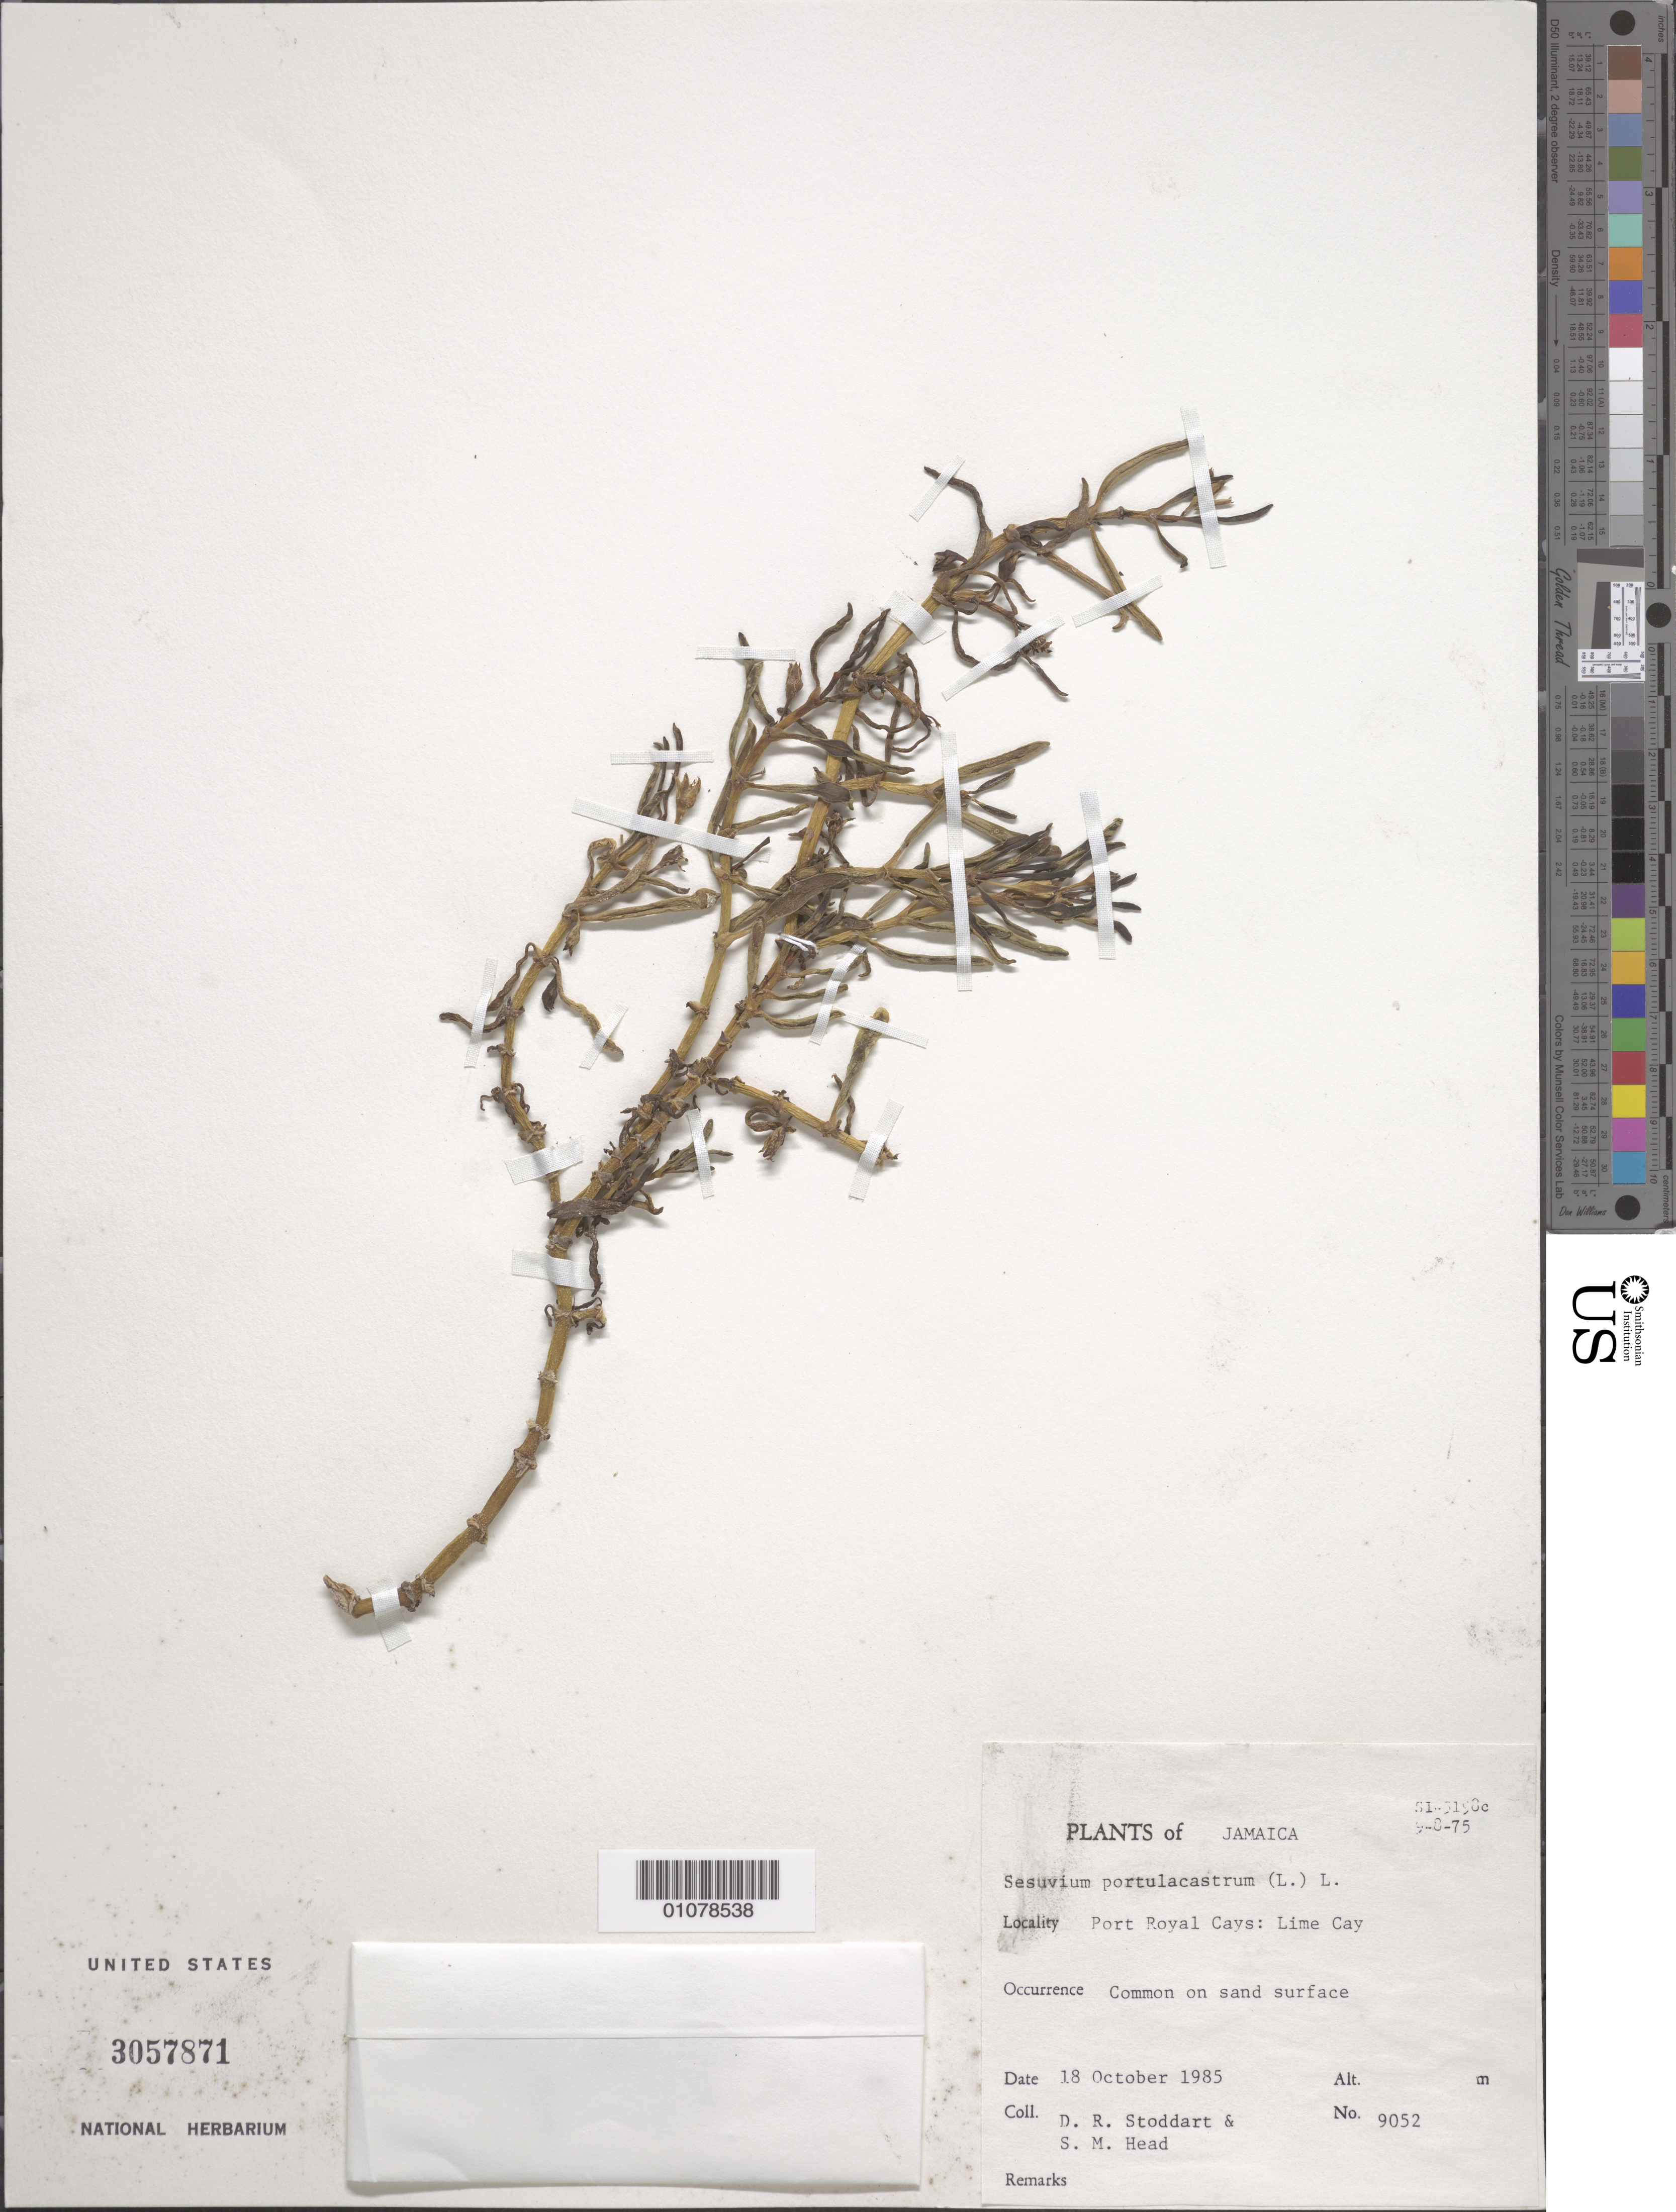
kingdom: Plantae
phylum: Tracheophyta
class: Magnoliopsida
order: Caryophyllales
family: Aizoaceae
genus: Sesuvium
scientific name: Sesuvium portulacastrum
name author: (L.) L.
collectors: D. R. Stoddart & S. Head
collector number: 9052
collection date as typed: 18 Oct 1985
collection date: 1985-10-18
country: Jamaica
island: Jamaica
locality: Port Royal Cays: Lime Cay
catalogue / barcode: US 3057871